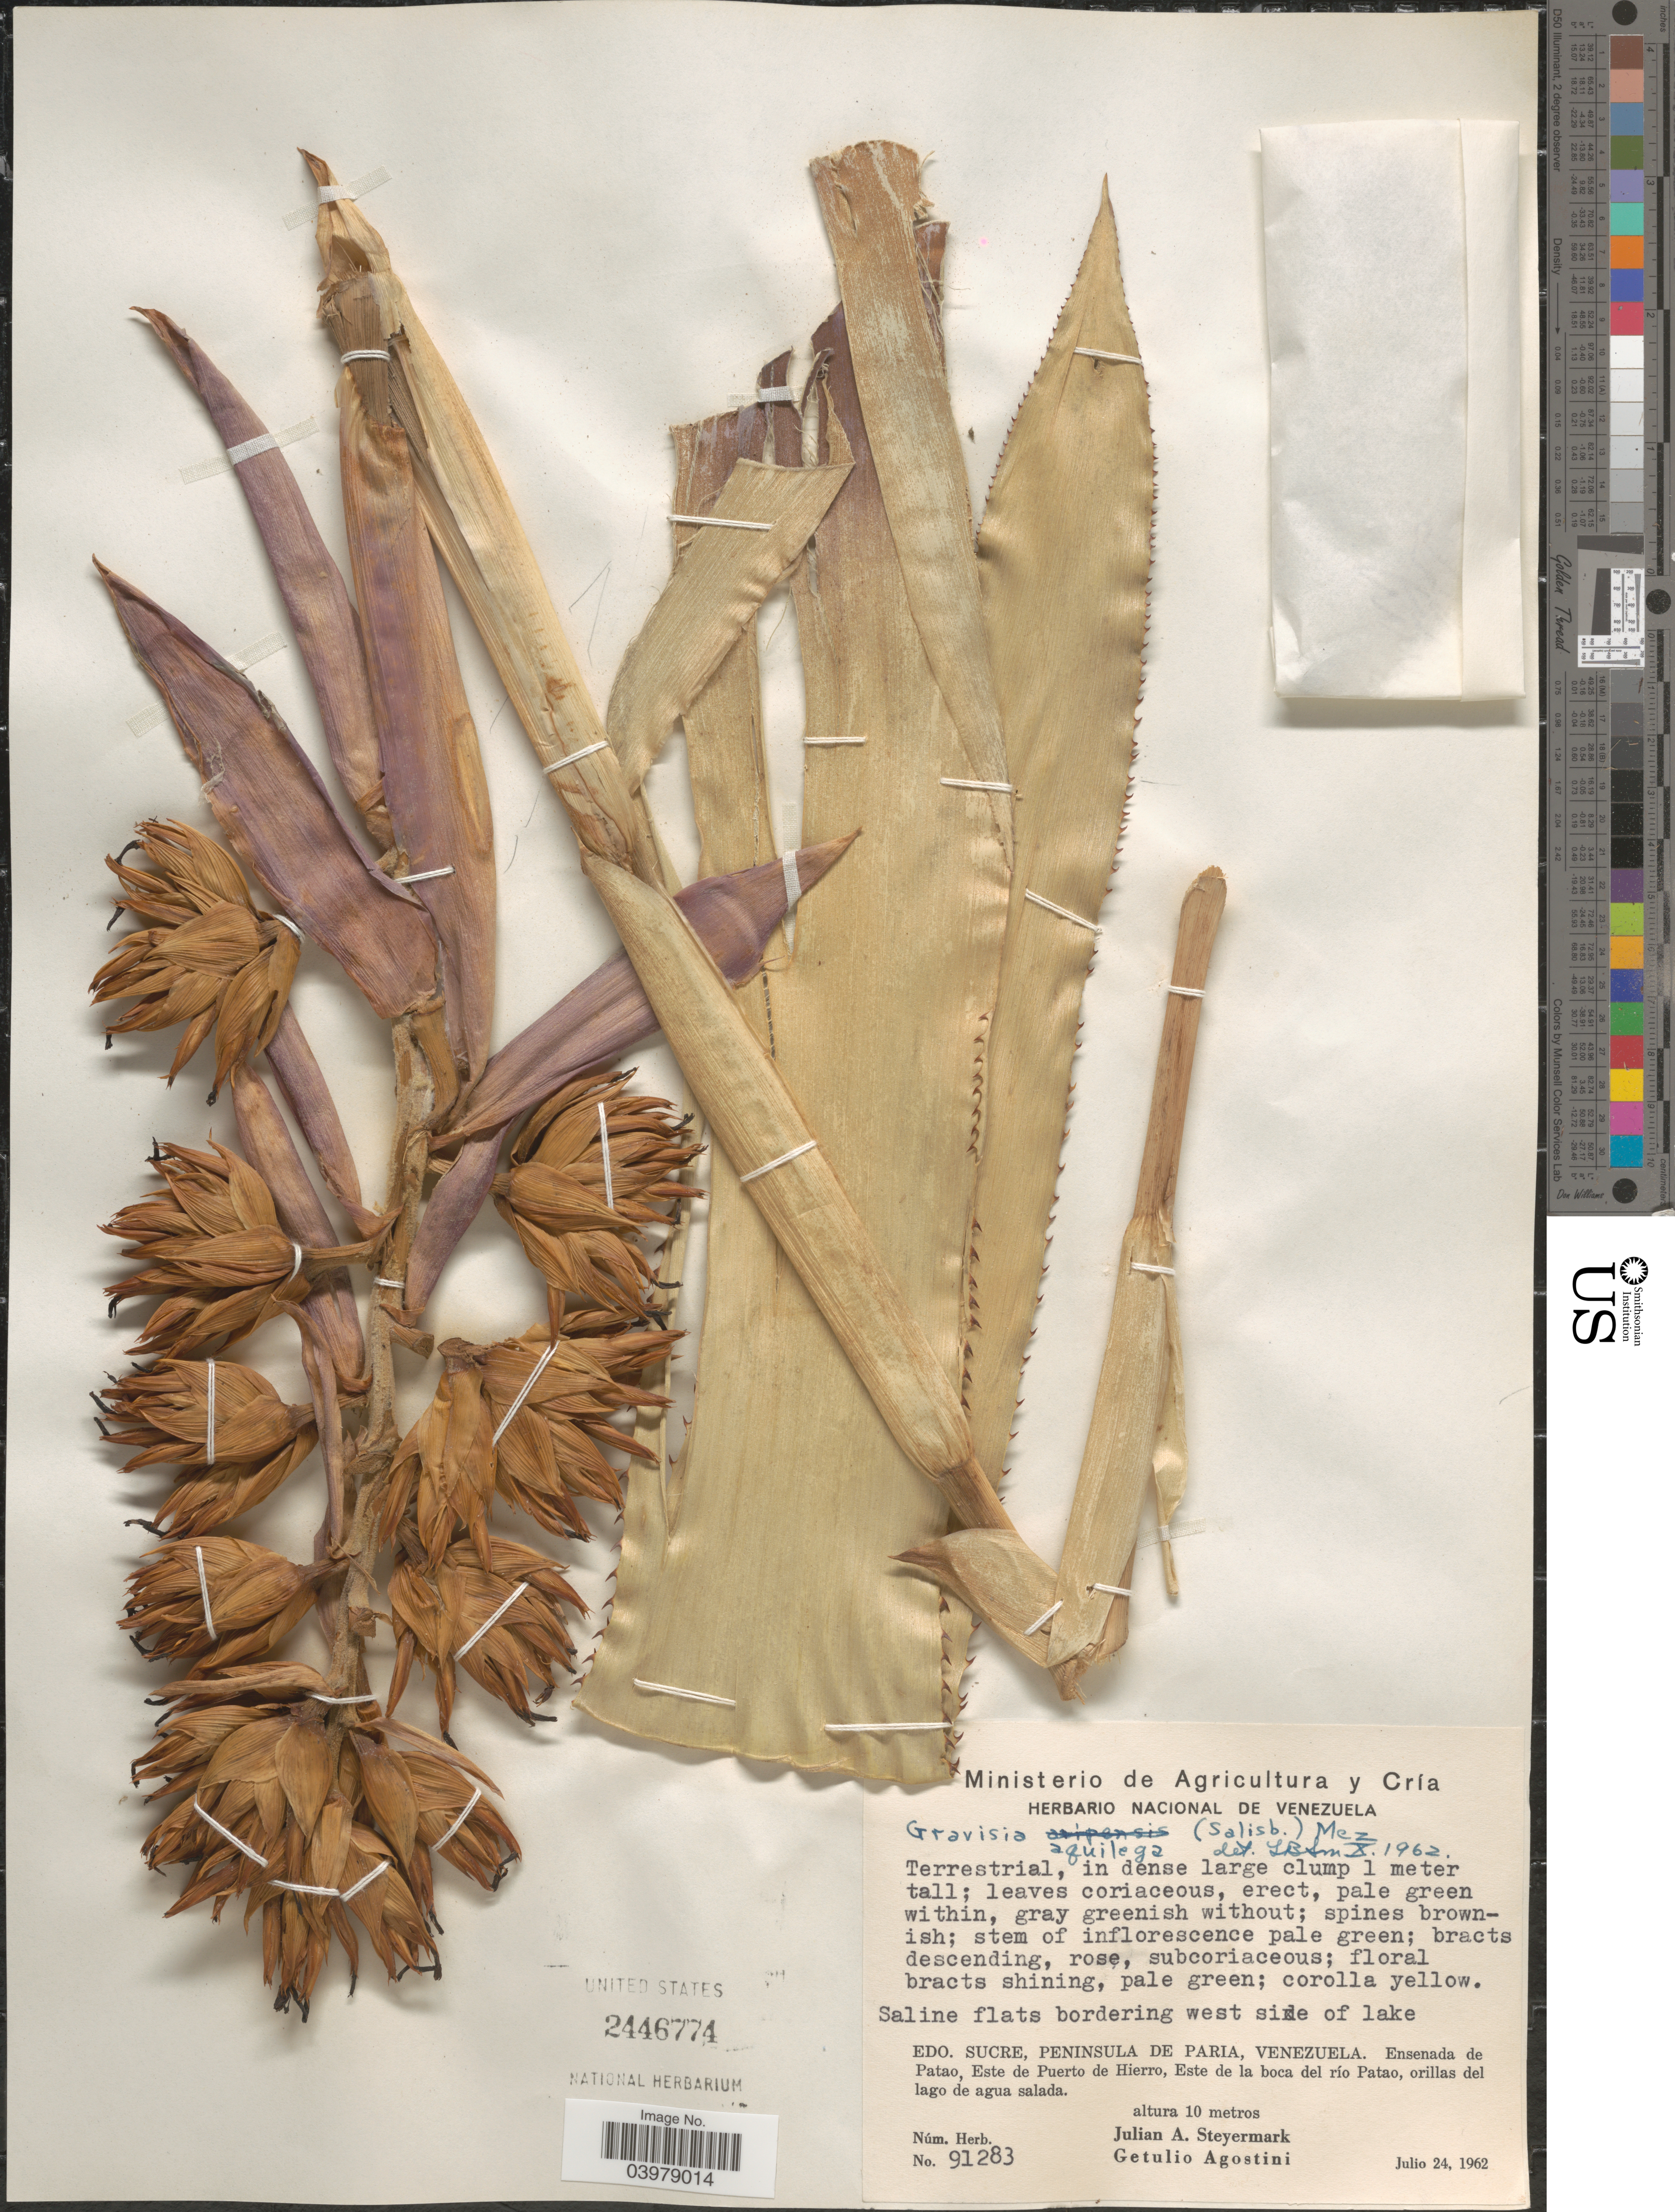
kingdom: Plantae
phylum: Tracheophyta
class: Liliopsida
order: Poales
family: Bromeliaceae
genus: Aechmea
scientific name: Aechmea aquilega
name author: (Salisb.) Griseb.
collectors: J. Steyermark & G. Agostini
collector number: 91283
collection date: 1962-07-24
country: Venezuela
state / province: Sucre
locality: Peninsula de Paria. Ensenadade Patao, Este de Puerto de Hierro, Este de la boca del río Patao, orillas del lago de agua salada.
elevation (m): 10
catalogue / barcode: US 2446774